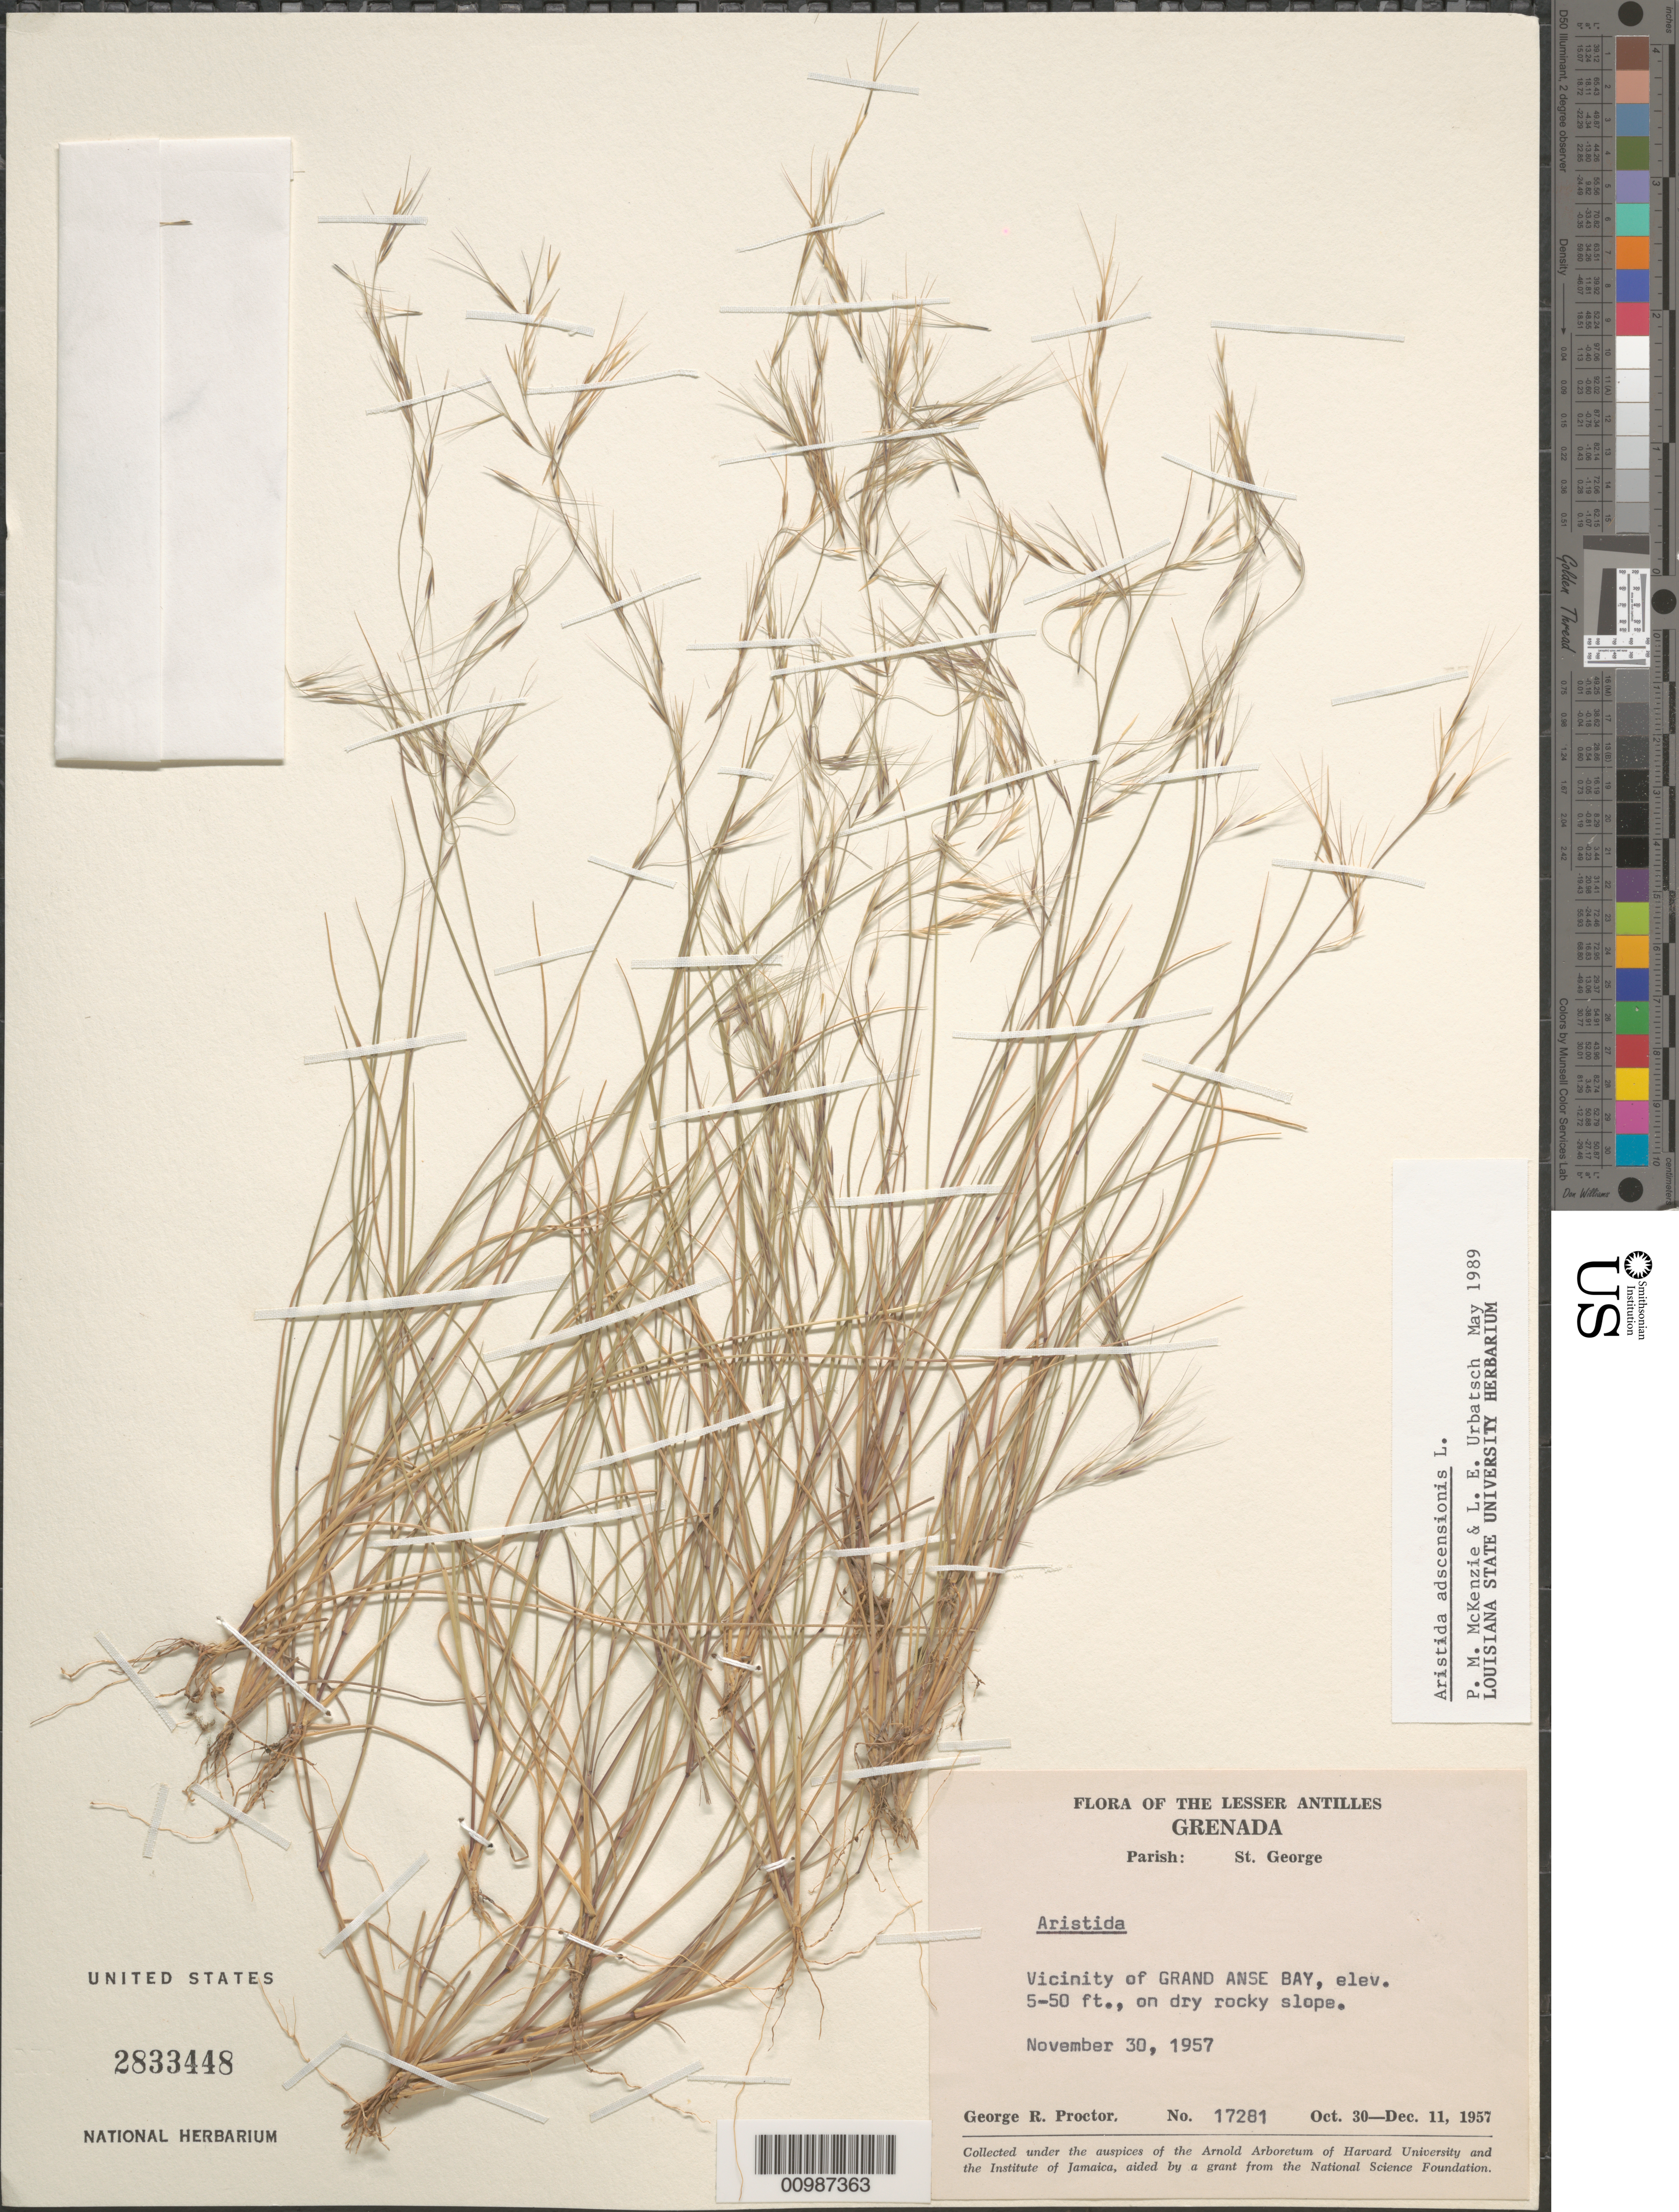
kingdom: Plantae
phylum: Tracheophyta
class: Liliopsida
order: Poales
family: Poaceae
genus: Aristida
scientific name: Aristida adscensionis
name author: L.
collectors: G. R. Proctor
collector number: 17281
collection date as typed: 30 Nov 1957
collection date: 1957-11-30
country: Grenada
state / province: Saint George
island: Grenada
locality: Vicinity of Grand Anse Bay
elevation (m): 2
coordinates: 0 N, 0 E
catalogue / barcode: US 2833448